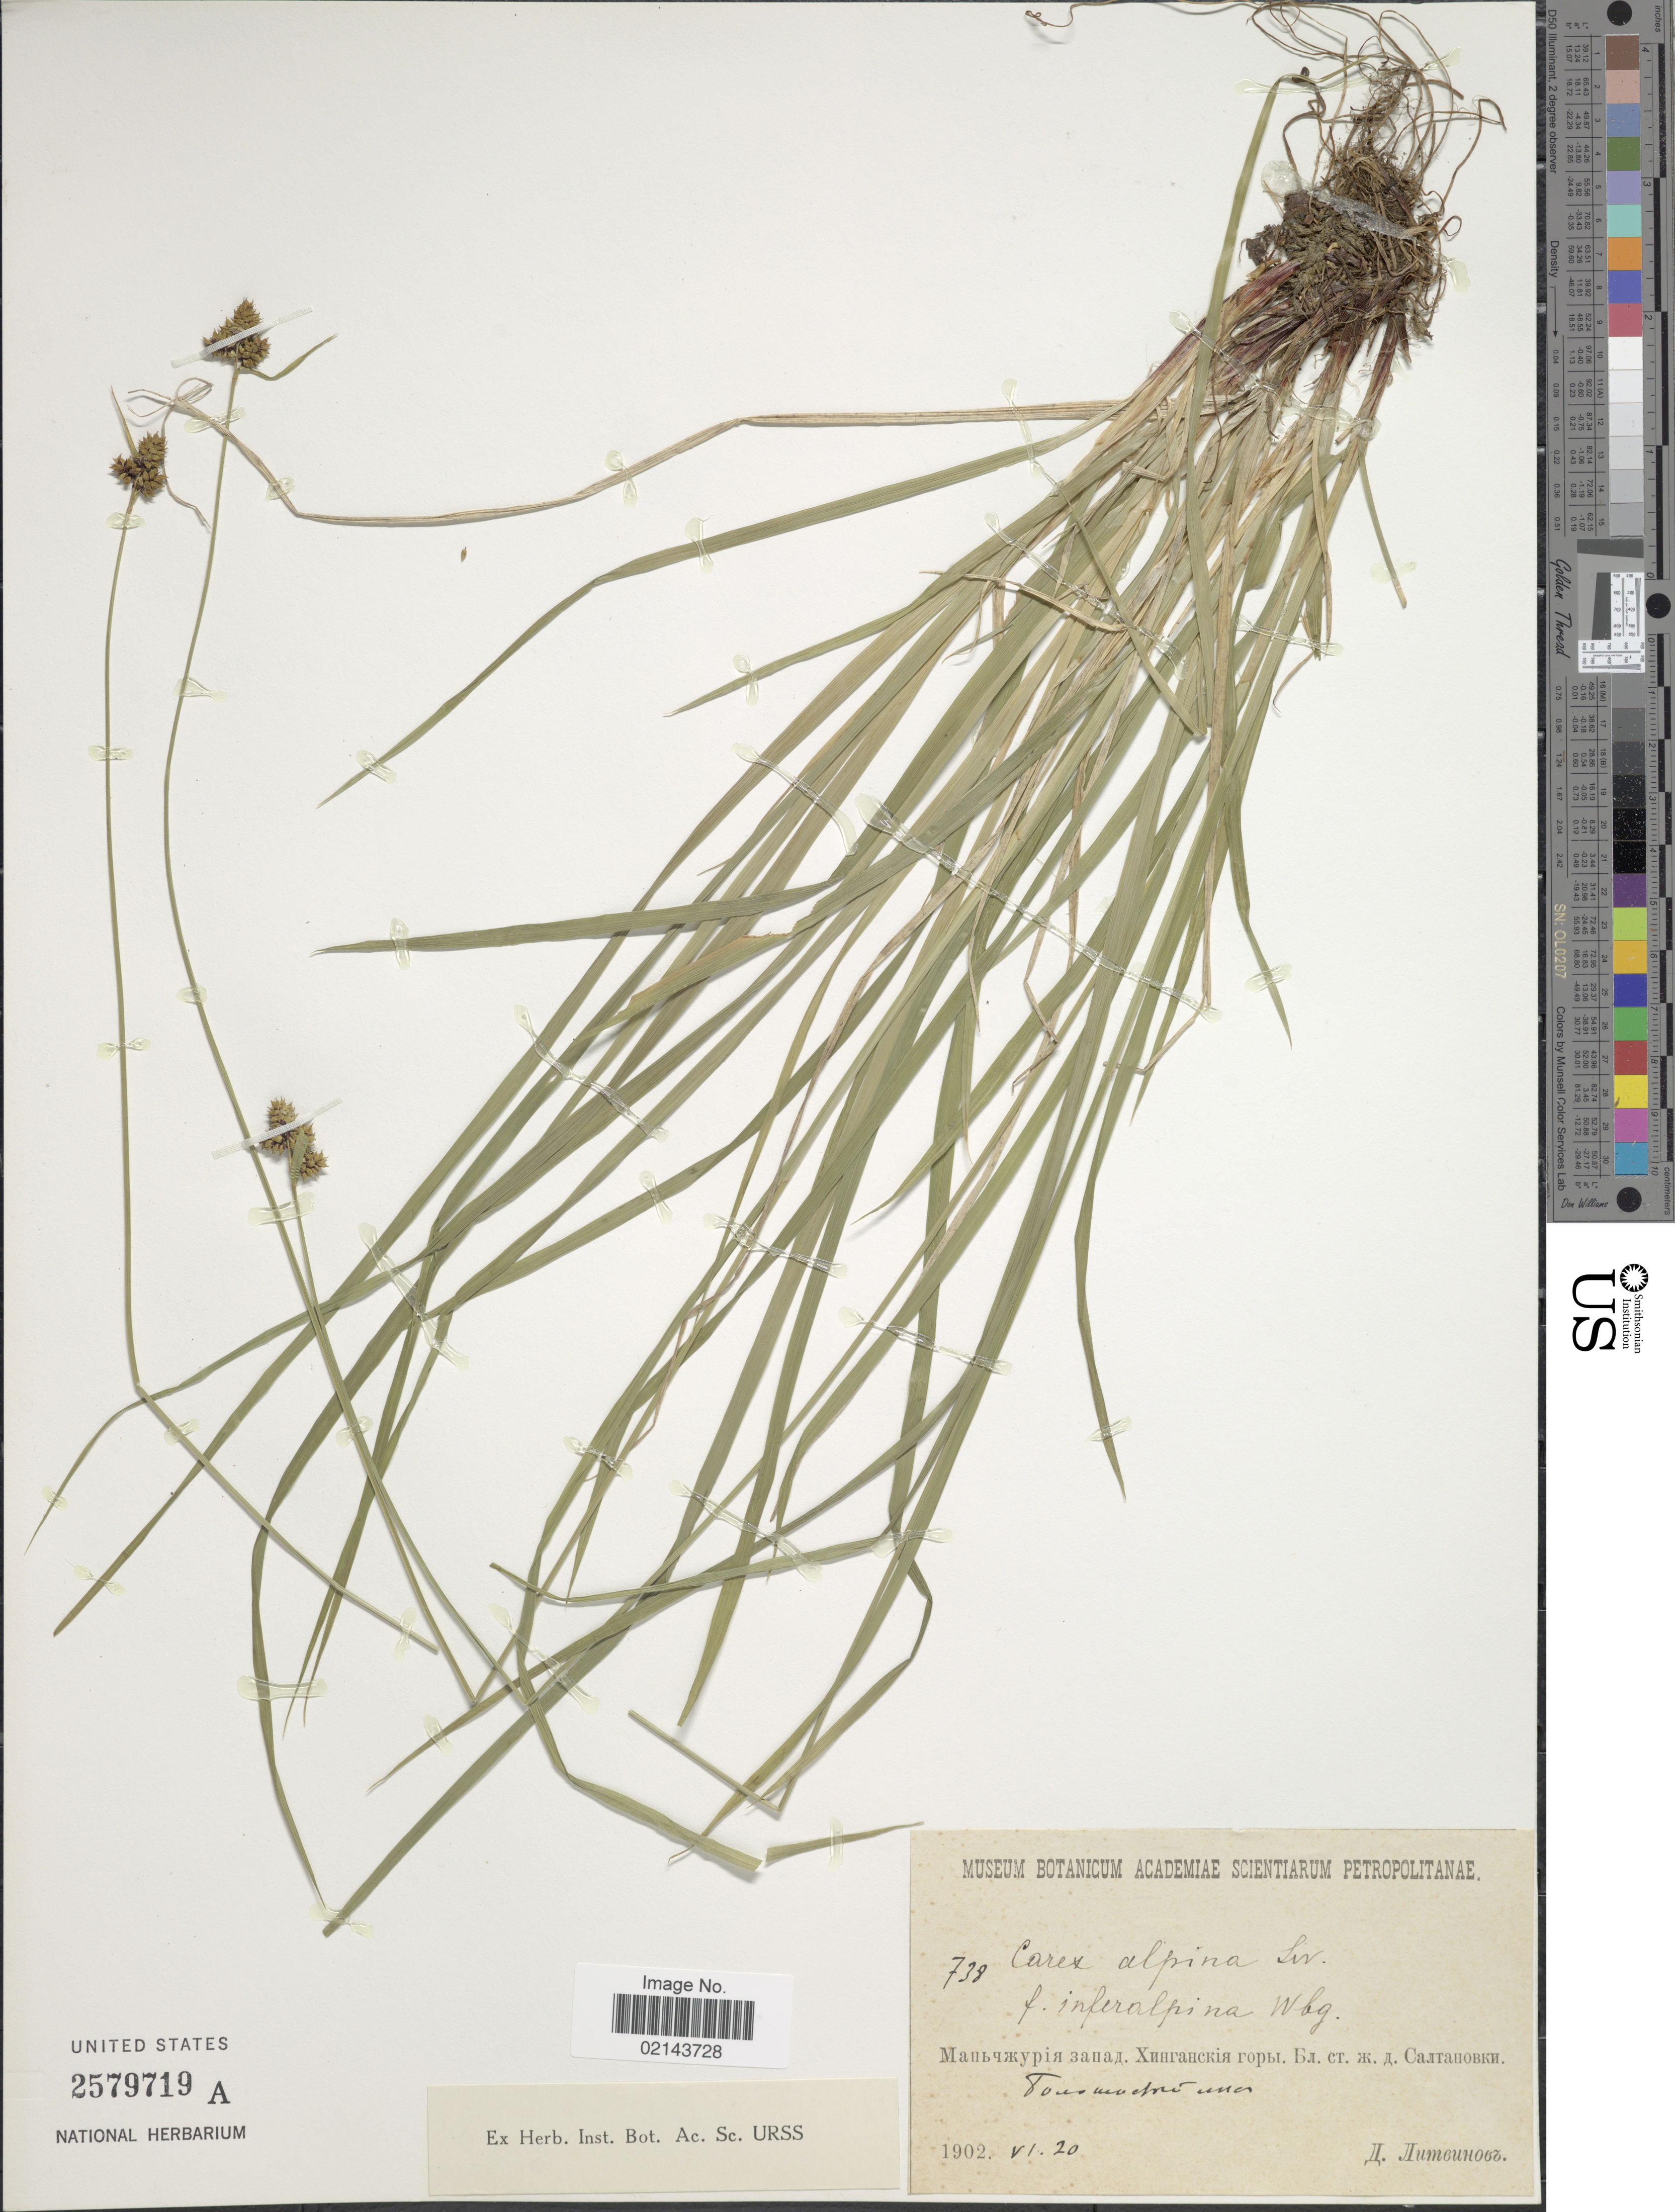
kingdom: Plantae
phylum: Tracheophyta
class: Liliopsida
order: Poales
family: Cyperaceae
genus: Carex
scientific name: Carex media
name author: R. Br.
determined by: Strong, Mark T., (BOT), Smithsonian Institution - National Museum of Natural History (UNITED STATES)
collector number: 738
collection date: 1902-06-20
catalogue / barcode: US 2579719A